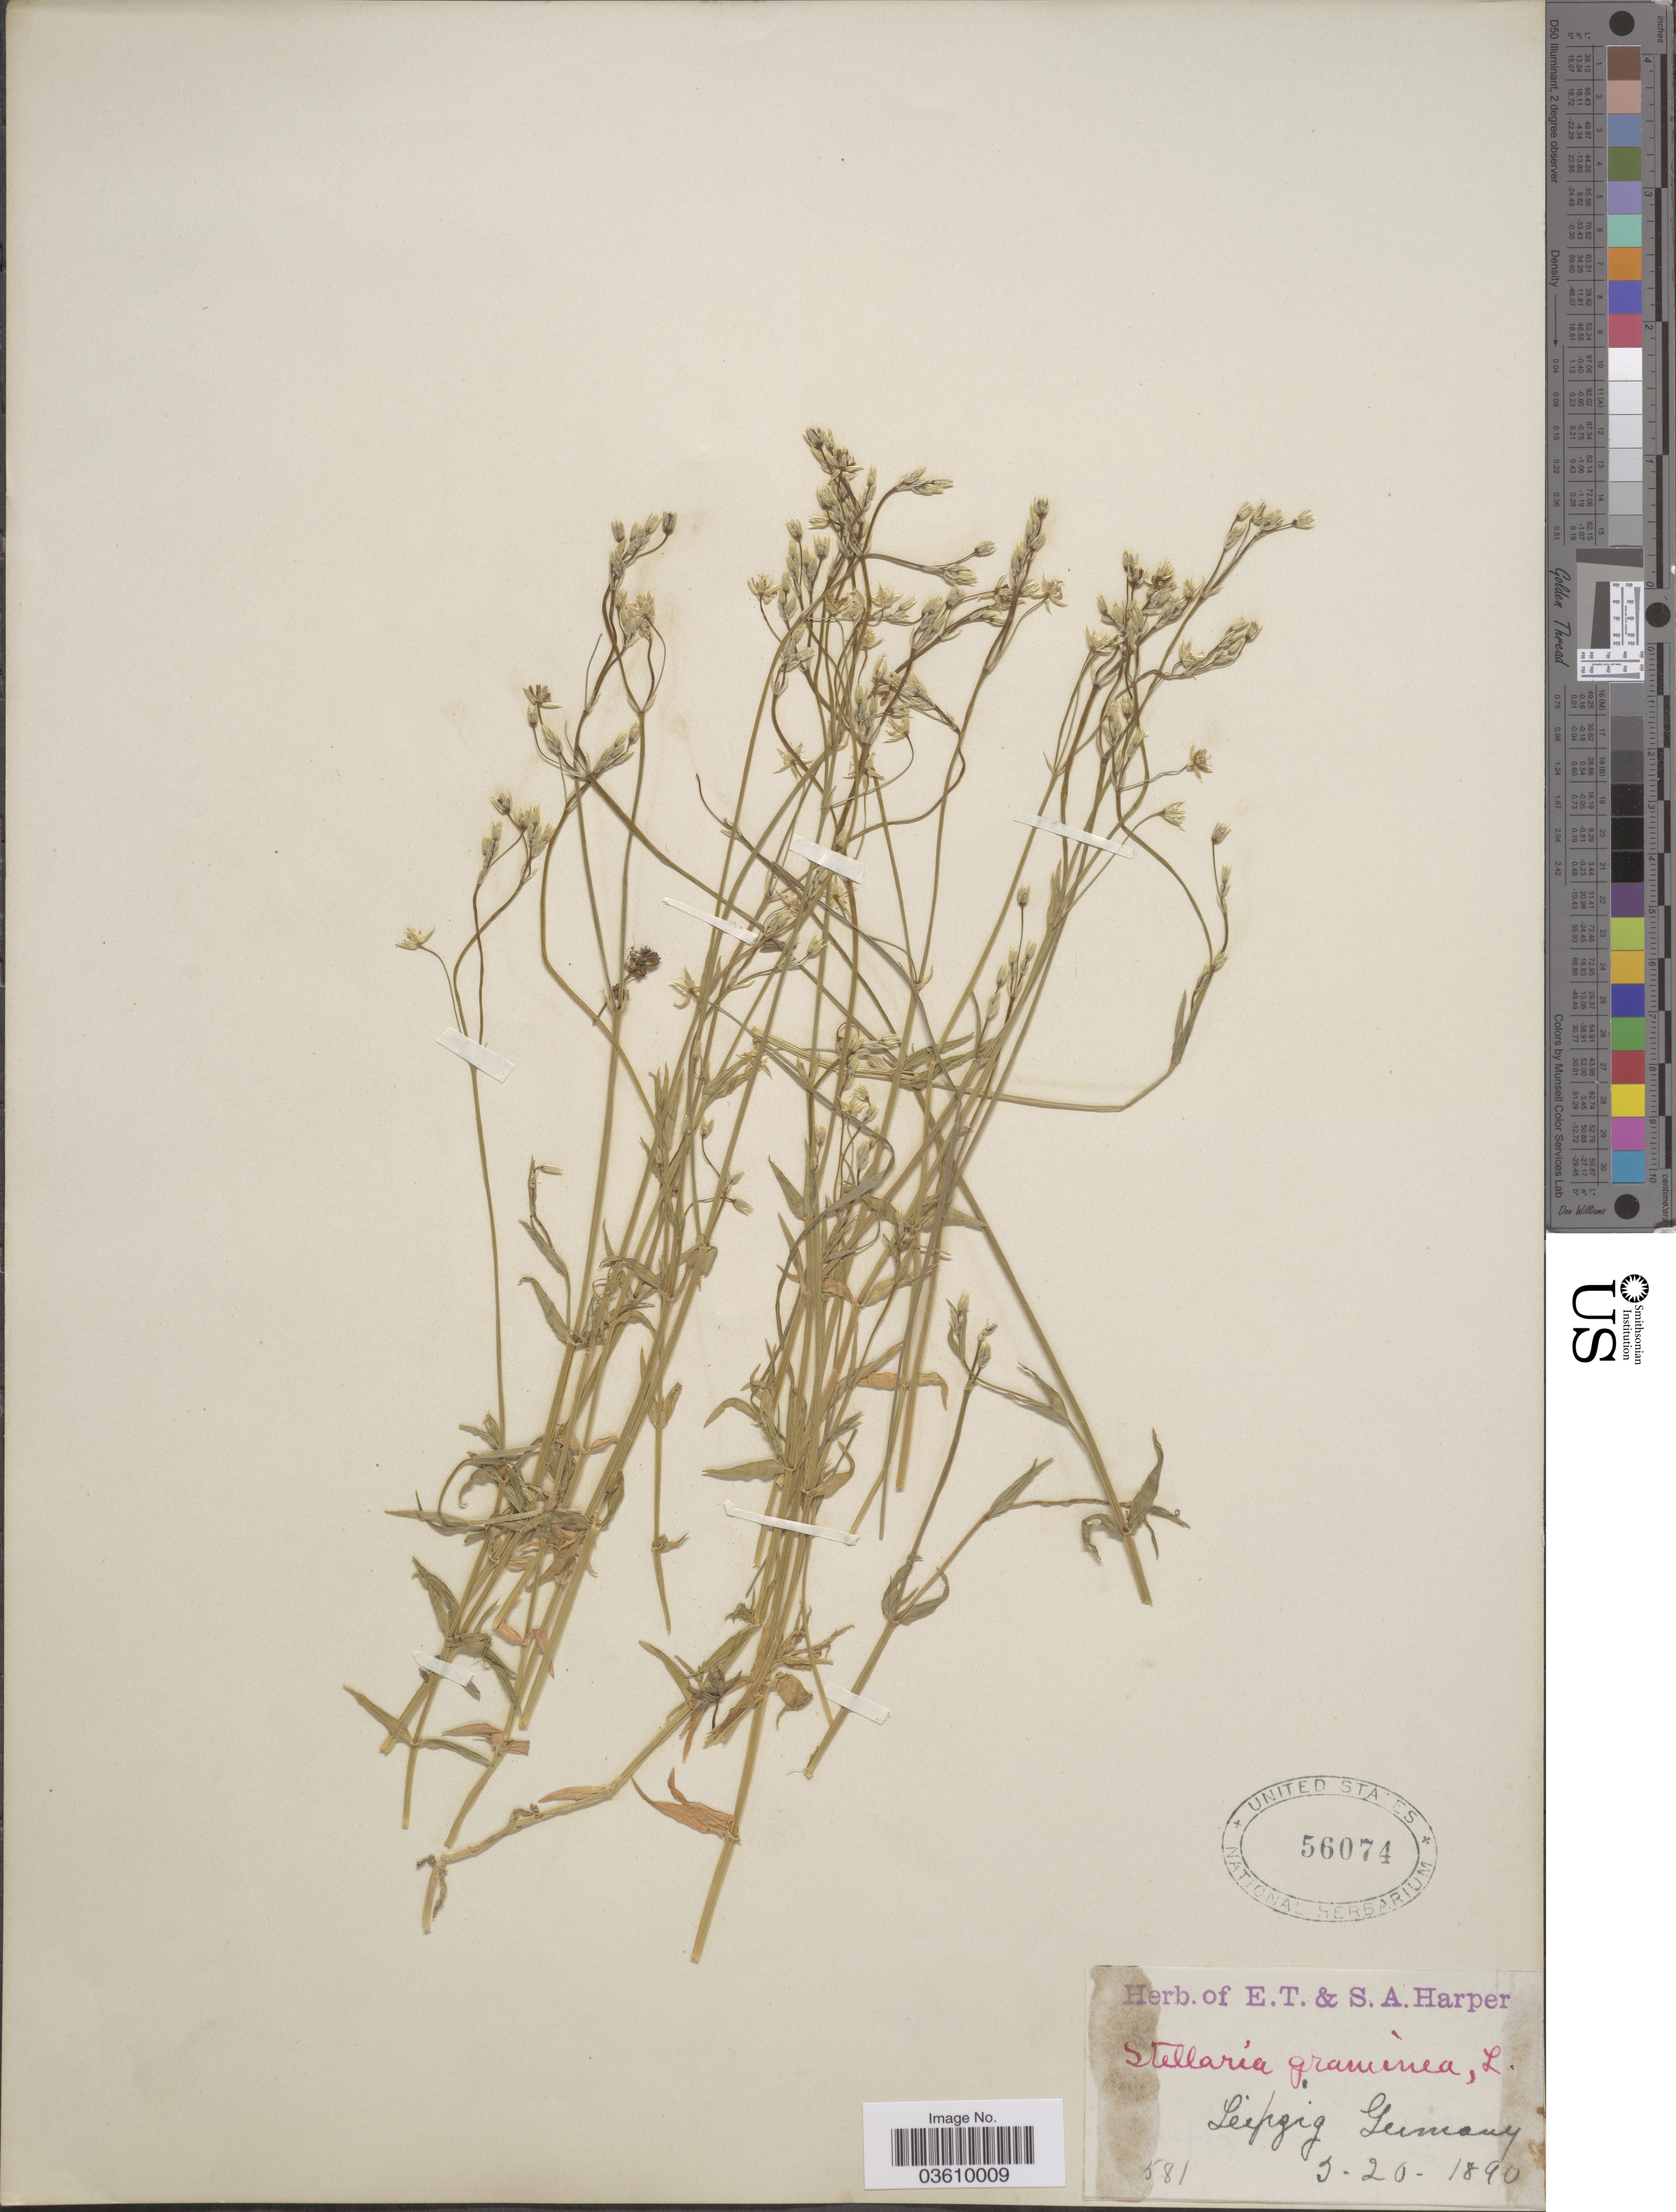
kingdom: Plantae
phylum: Tracheophyta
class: Magnoliopsida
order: Caryophyllales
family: Caryophyllaceae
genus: Stellaria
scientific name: Stellaria graminea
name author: L.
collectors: ex herb. E. T. & S. A. Harper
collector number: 581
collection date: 1890-03-20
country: Germany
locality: Leipzig.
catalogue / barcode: US 56074